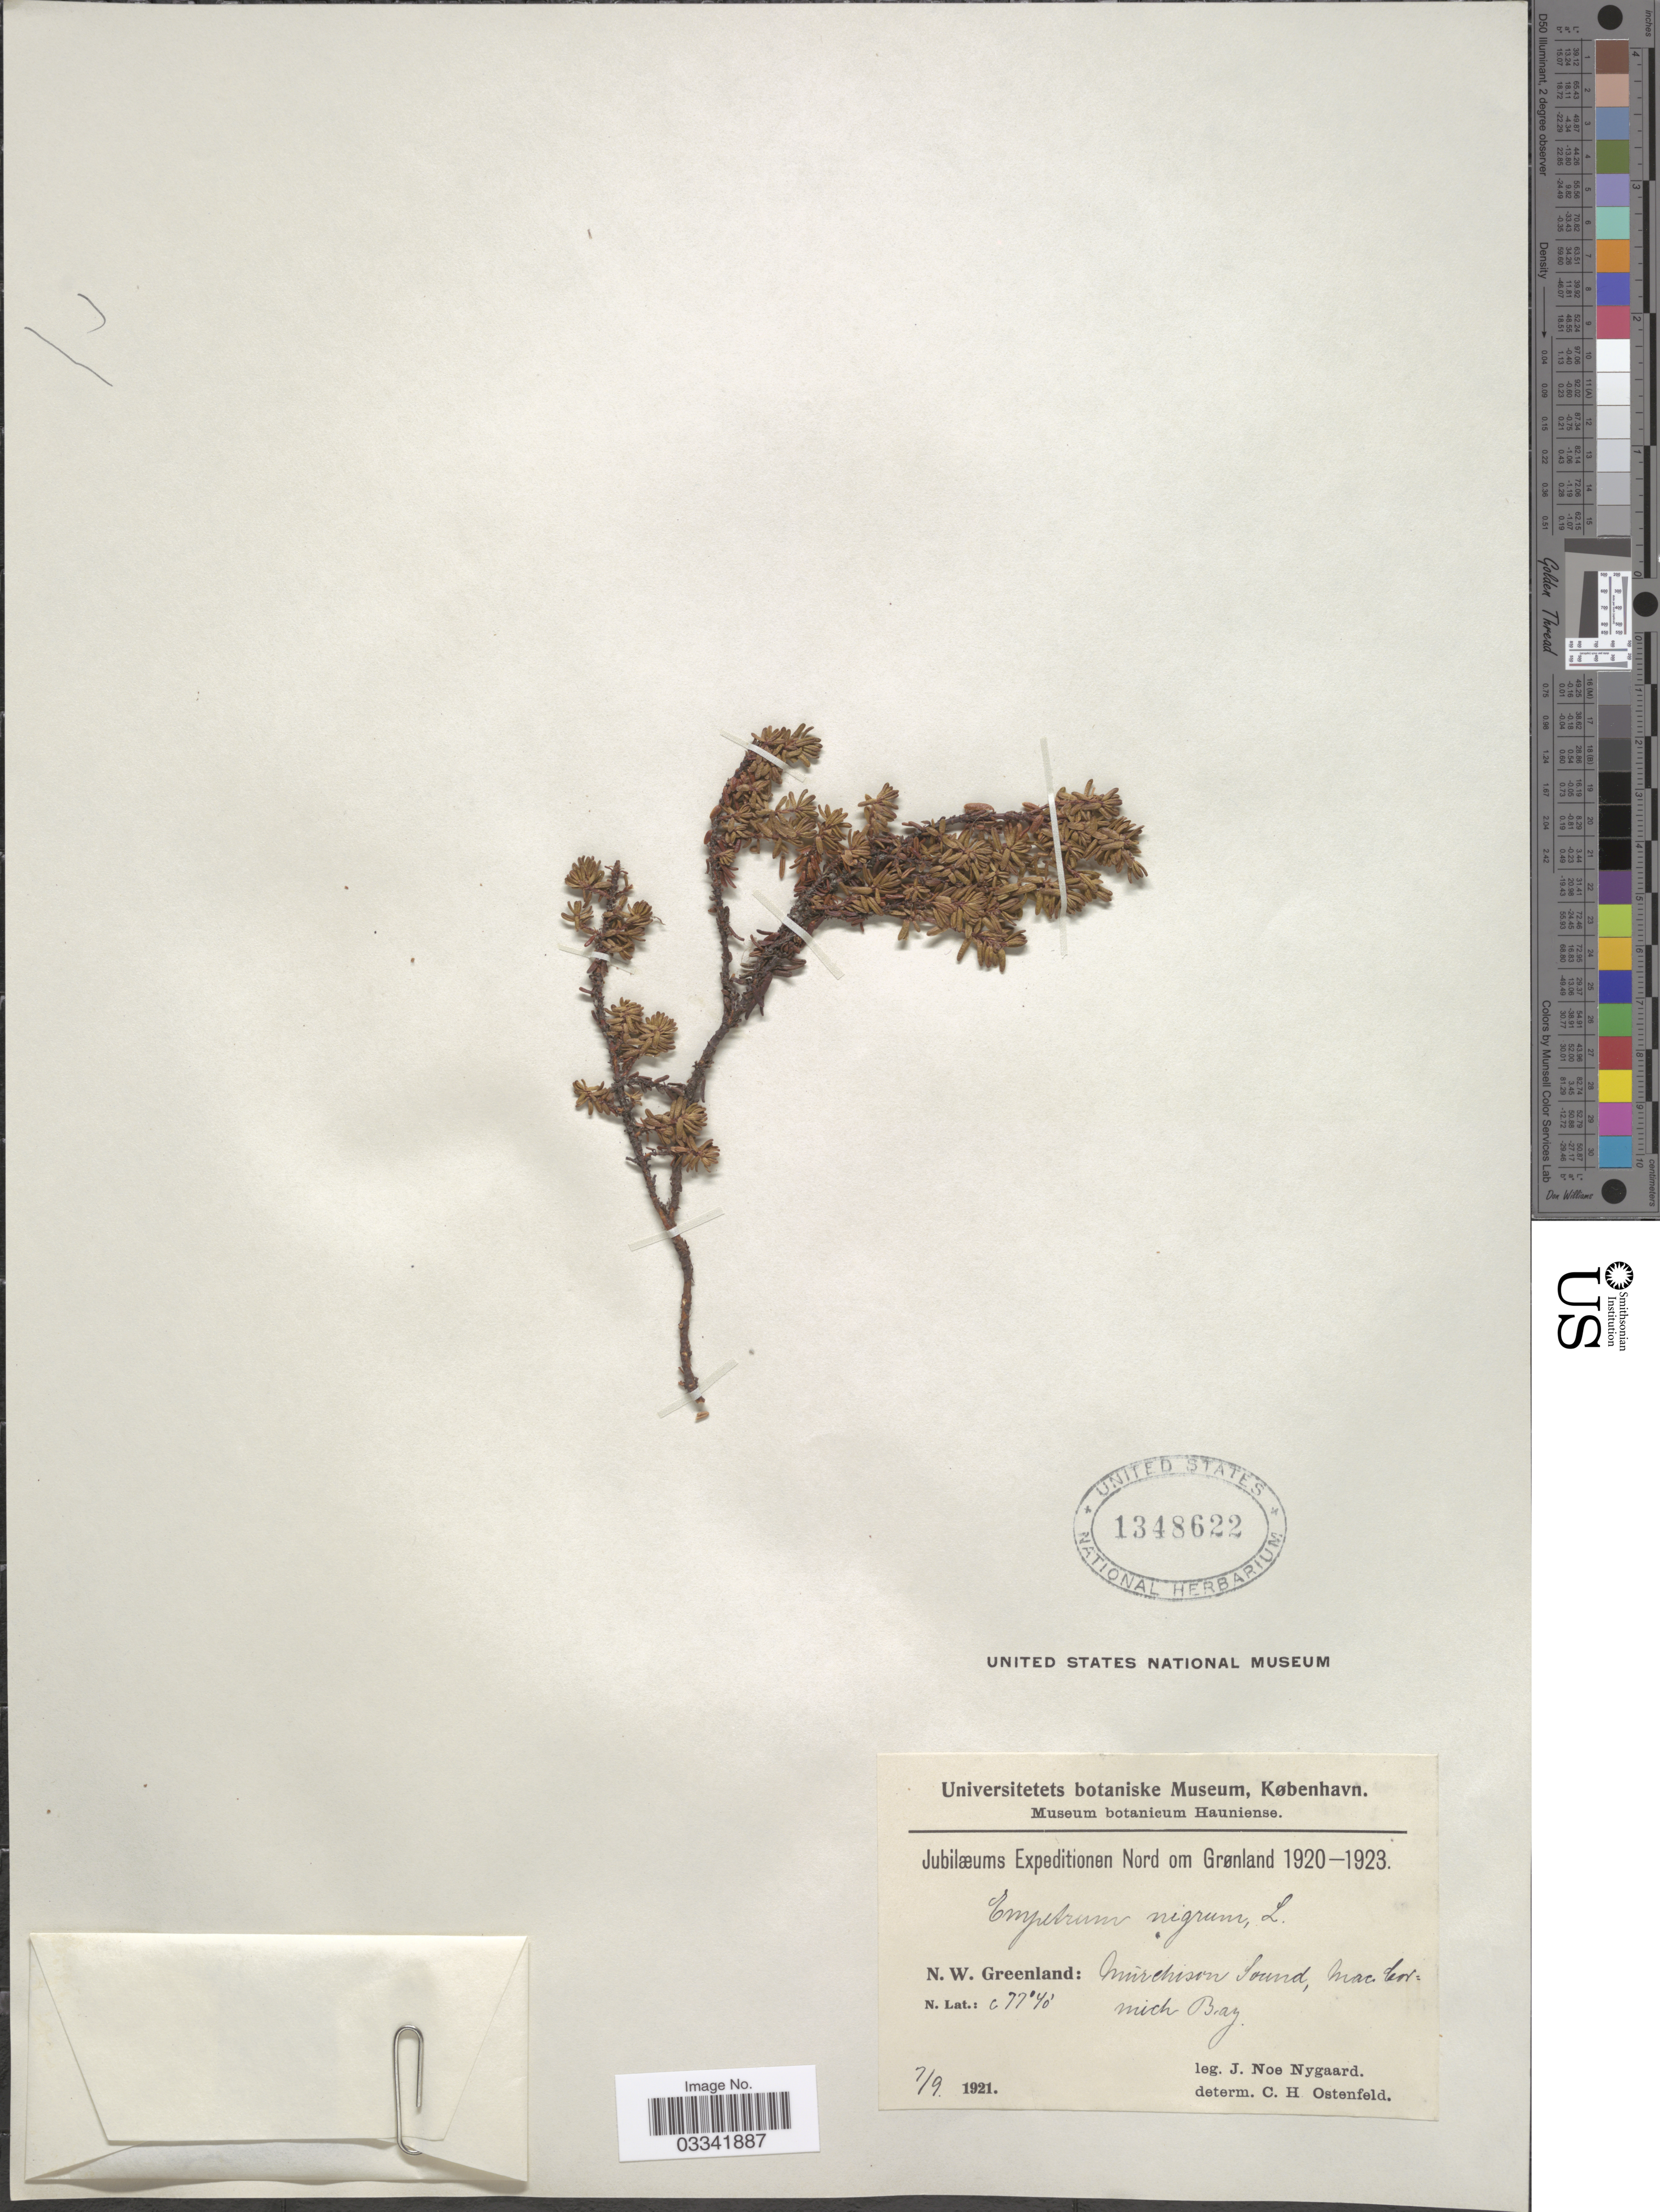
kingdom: Plantae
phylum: Tracheophyta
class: Magnoliopsida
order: Ericales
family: Ericaceae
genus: Empetrum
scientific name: Empetrum nigrum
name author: L.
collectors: J. Nygaard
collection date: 1921-09-07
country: Greenland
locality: Nord om Grønland, N.W. Greenland: Múrchison Sound, Mac Cormick Bay.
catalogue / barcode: US 1348622